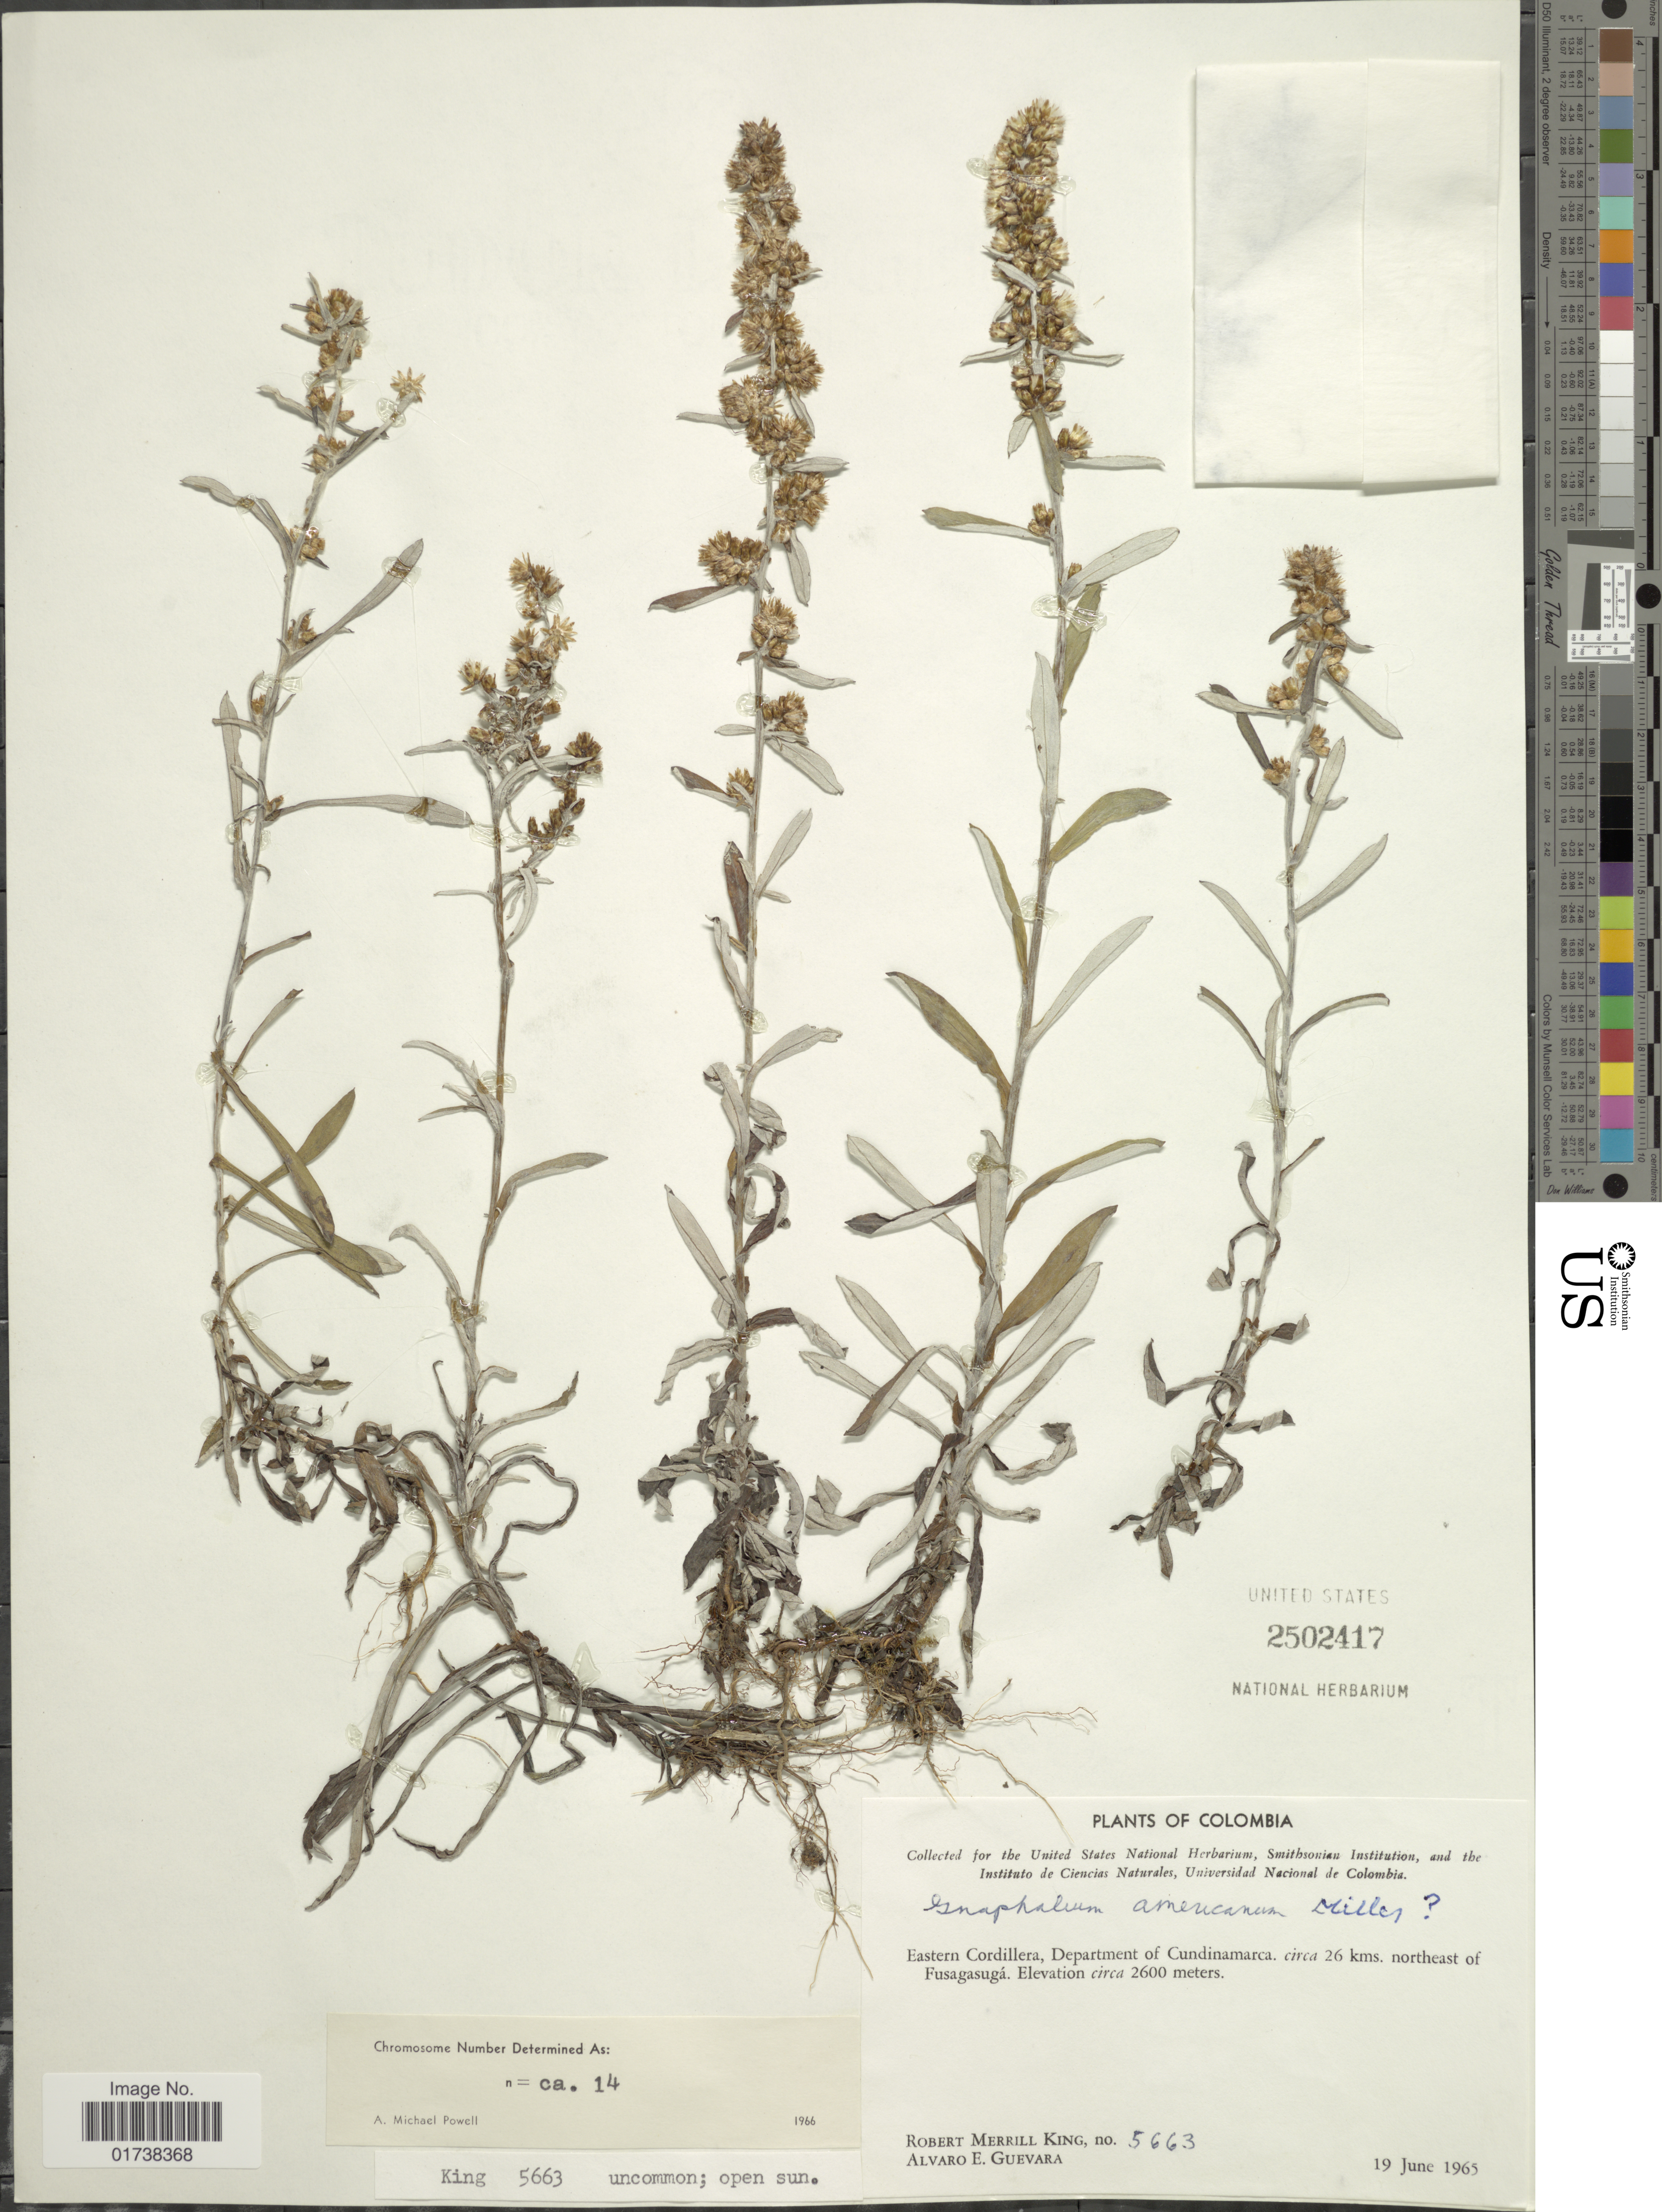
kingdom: Plantae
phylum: Tracheophyta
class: Magnoliopsida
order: Asterales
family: Asteraceae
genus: Gamochaeta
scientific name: Gamochaeta americana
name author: (Mill.) Wedd.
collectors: R. M. King & A. E. Guevara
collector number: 5663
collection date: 1965-06-19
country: Colombia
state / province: Cundinamarca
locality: Eastern Cordillera, Departmento of Cundinamarca, circa 26 kms northeast of Bogota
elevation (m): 2600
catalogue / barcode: US 2502417